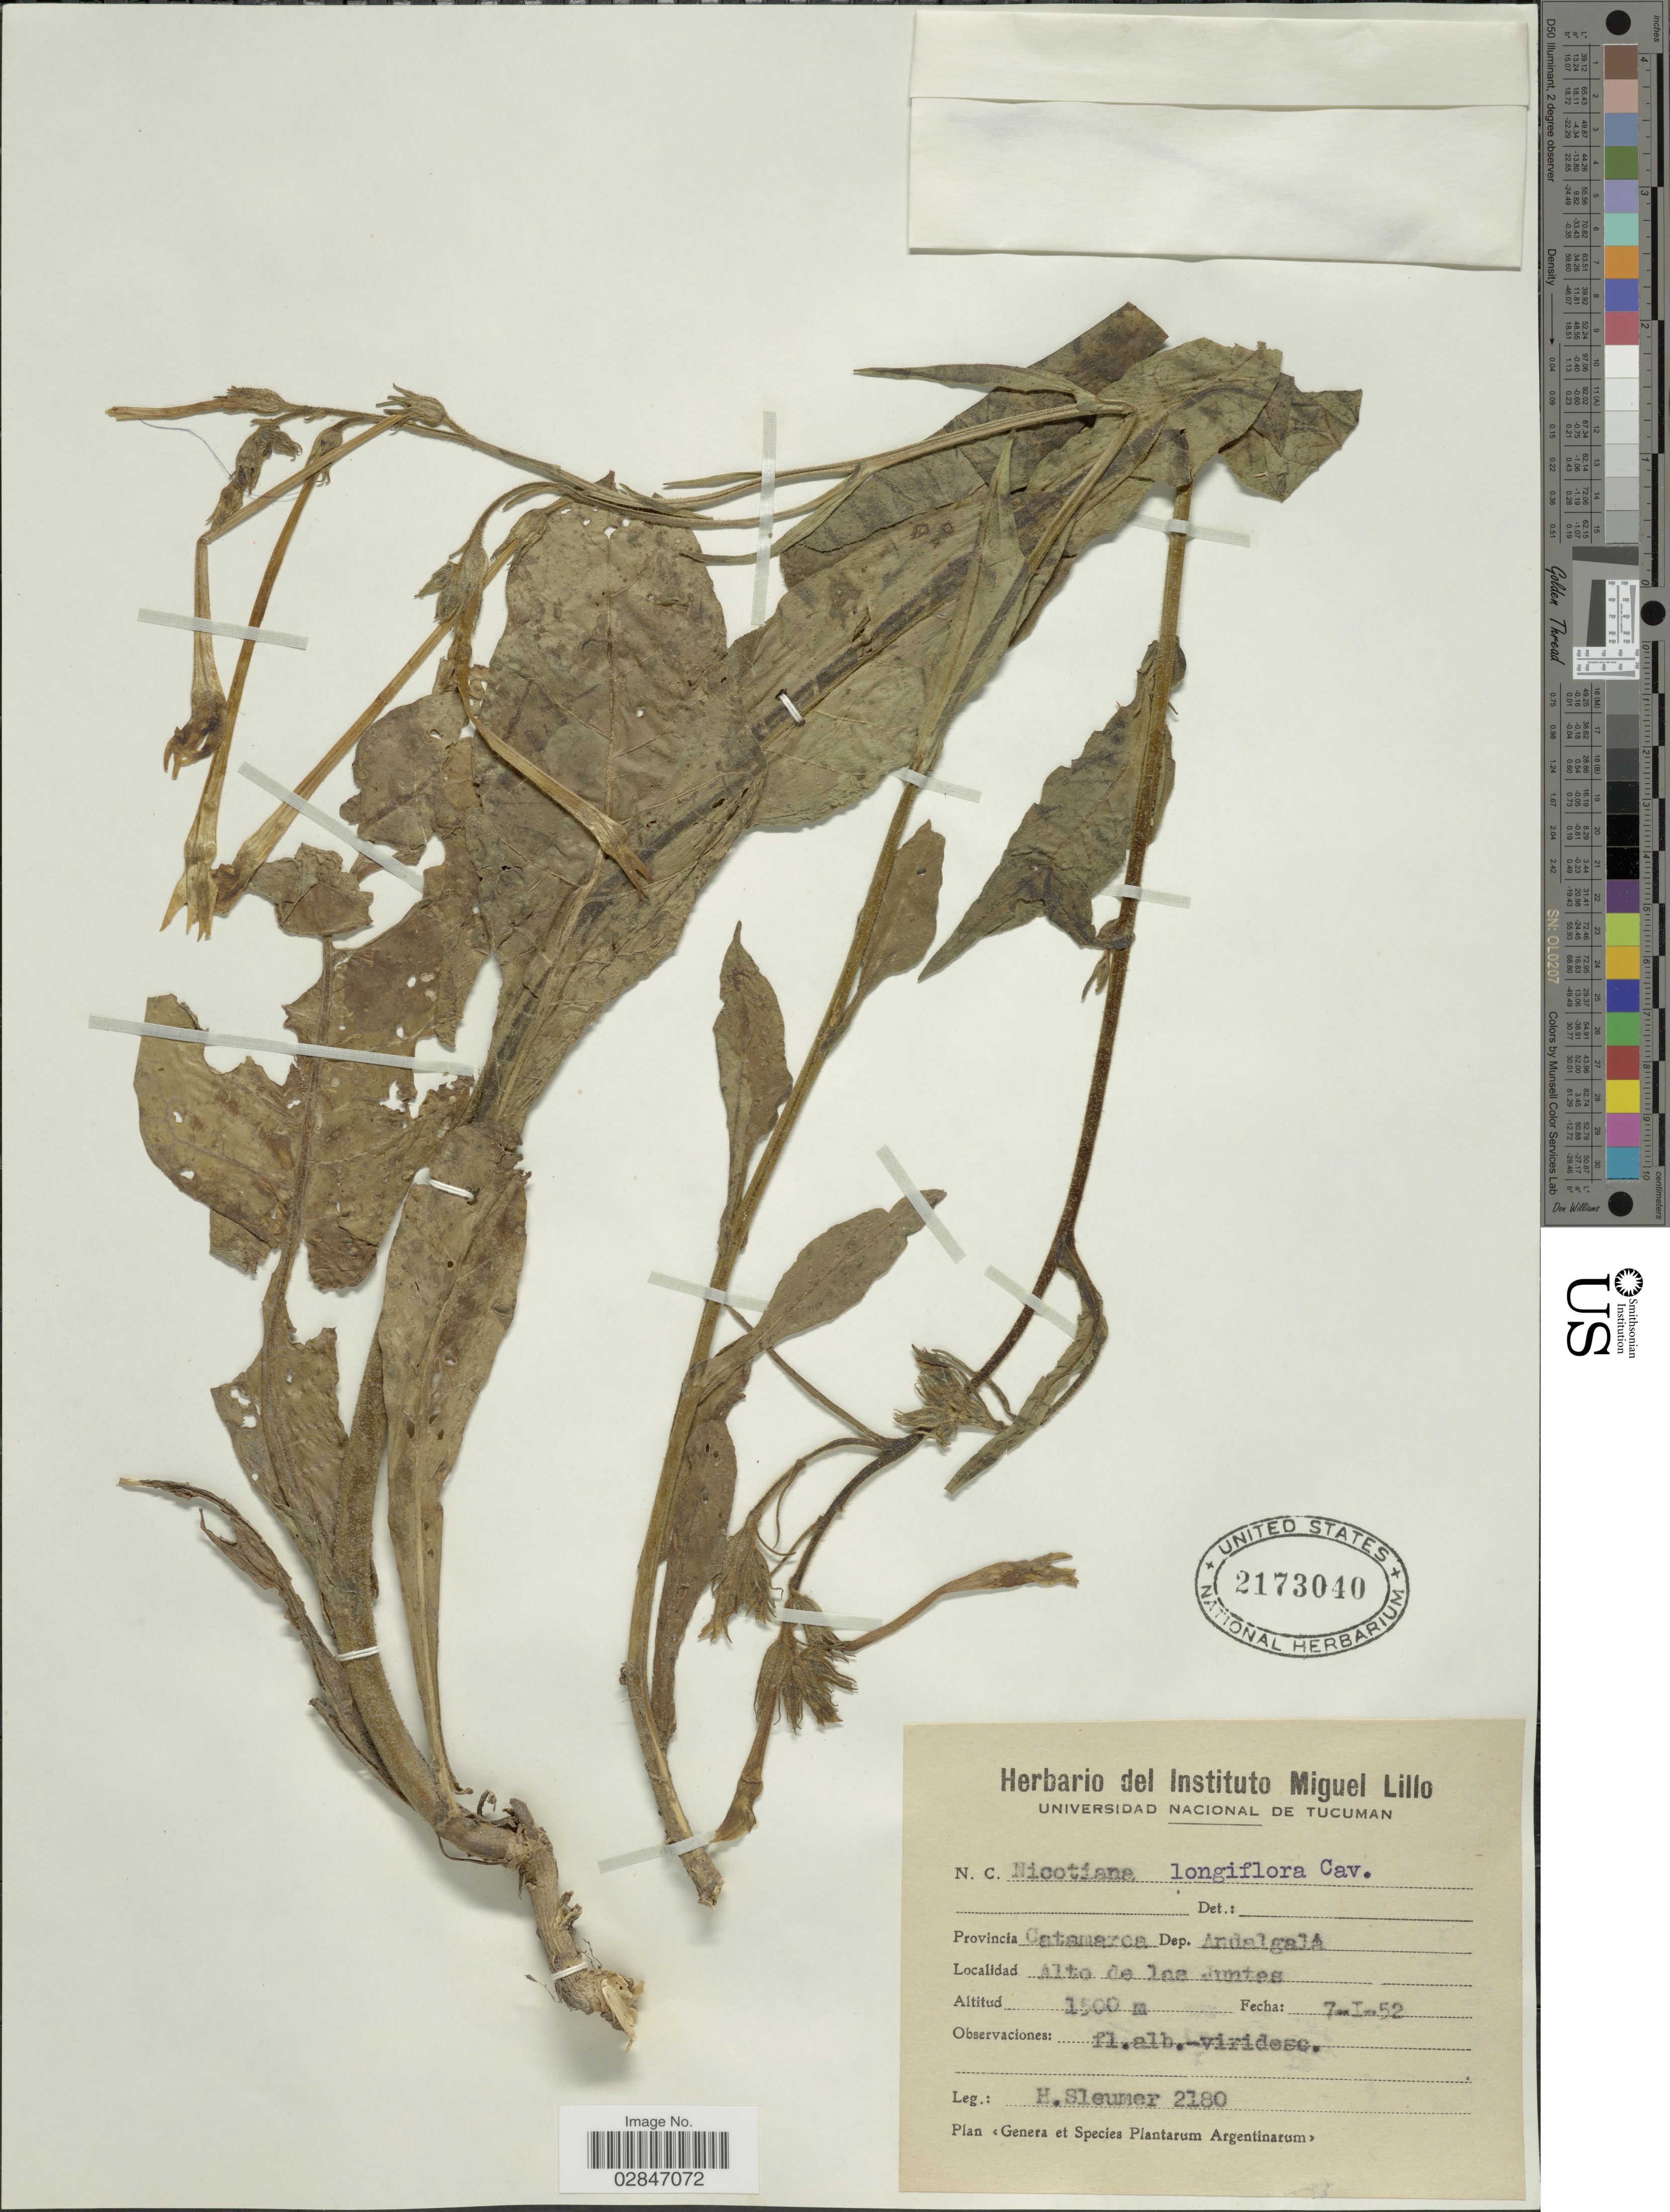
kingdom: Plantae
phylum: Tracheophyta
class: Magnoliopsida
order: Solanales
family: Solanaceae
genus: Nicotiana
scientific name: Nicotiana longiflora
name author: Cav.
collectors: H. O. Sleumer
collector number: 2180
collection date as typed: Transcribed d/m/y: 7/1/52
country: Argentina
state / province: Catamarca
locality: Provincia Catamarca, Dep. Andalgalá, Alto de las Juntes.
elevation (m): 1500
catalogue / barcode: US 2173040